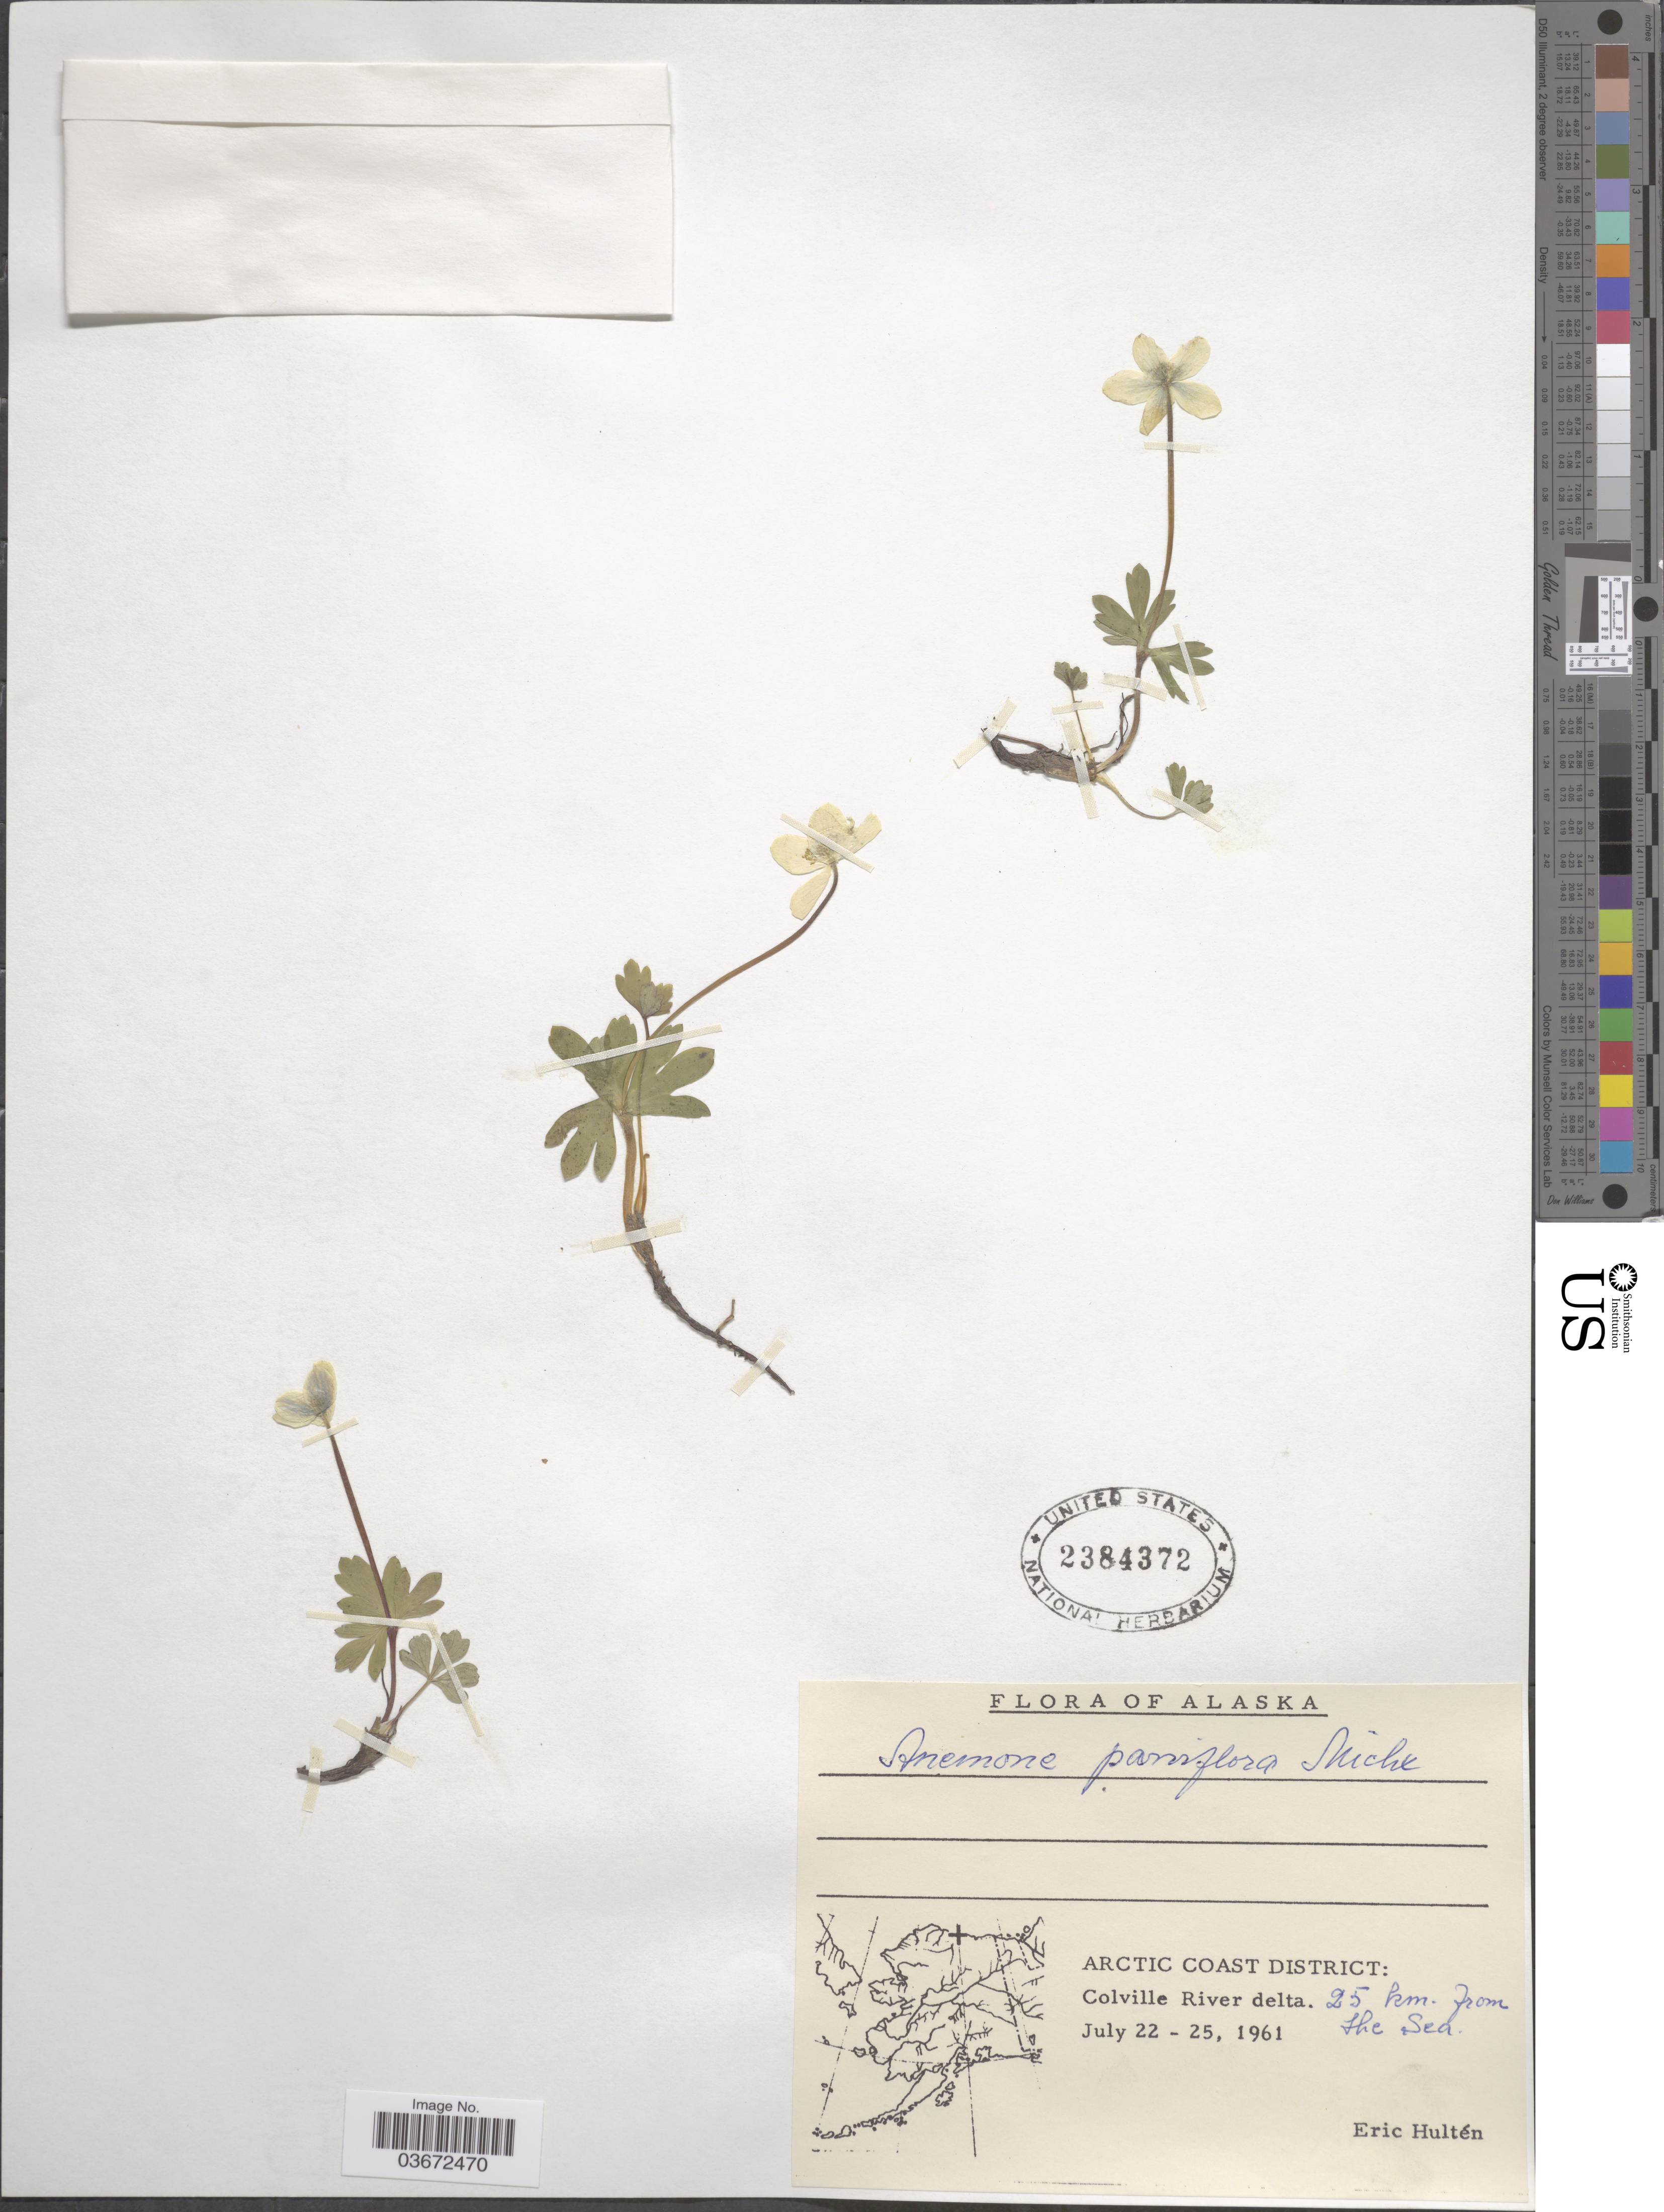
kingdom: Plantae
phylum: Tracheophyta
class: Magnoliopsida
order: Ranunculales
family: Ranunculaceae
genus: Anemone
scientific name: Anemone parviflora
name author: Michx.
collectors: E. G. Hultén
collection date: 1961-07-22/1961-07-25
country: United States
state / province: Alaska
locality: Arctic Coast District: Colville River delta. 25 km. from the Sea.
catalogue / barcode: US 2384372